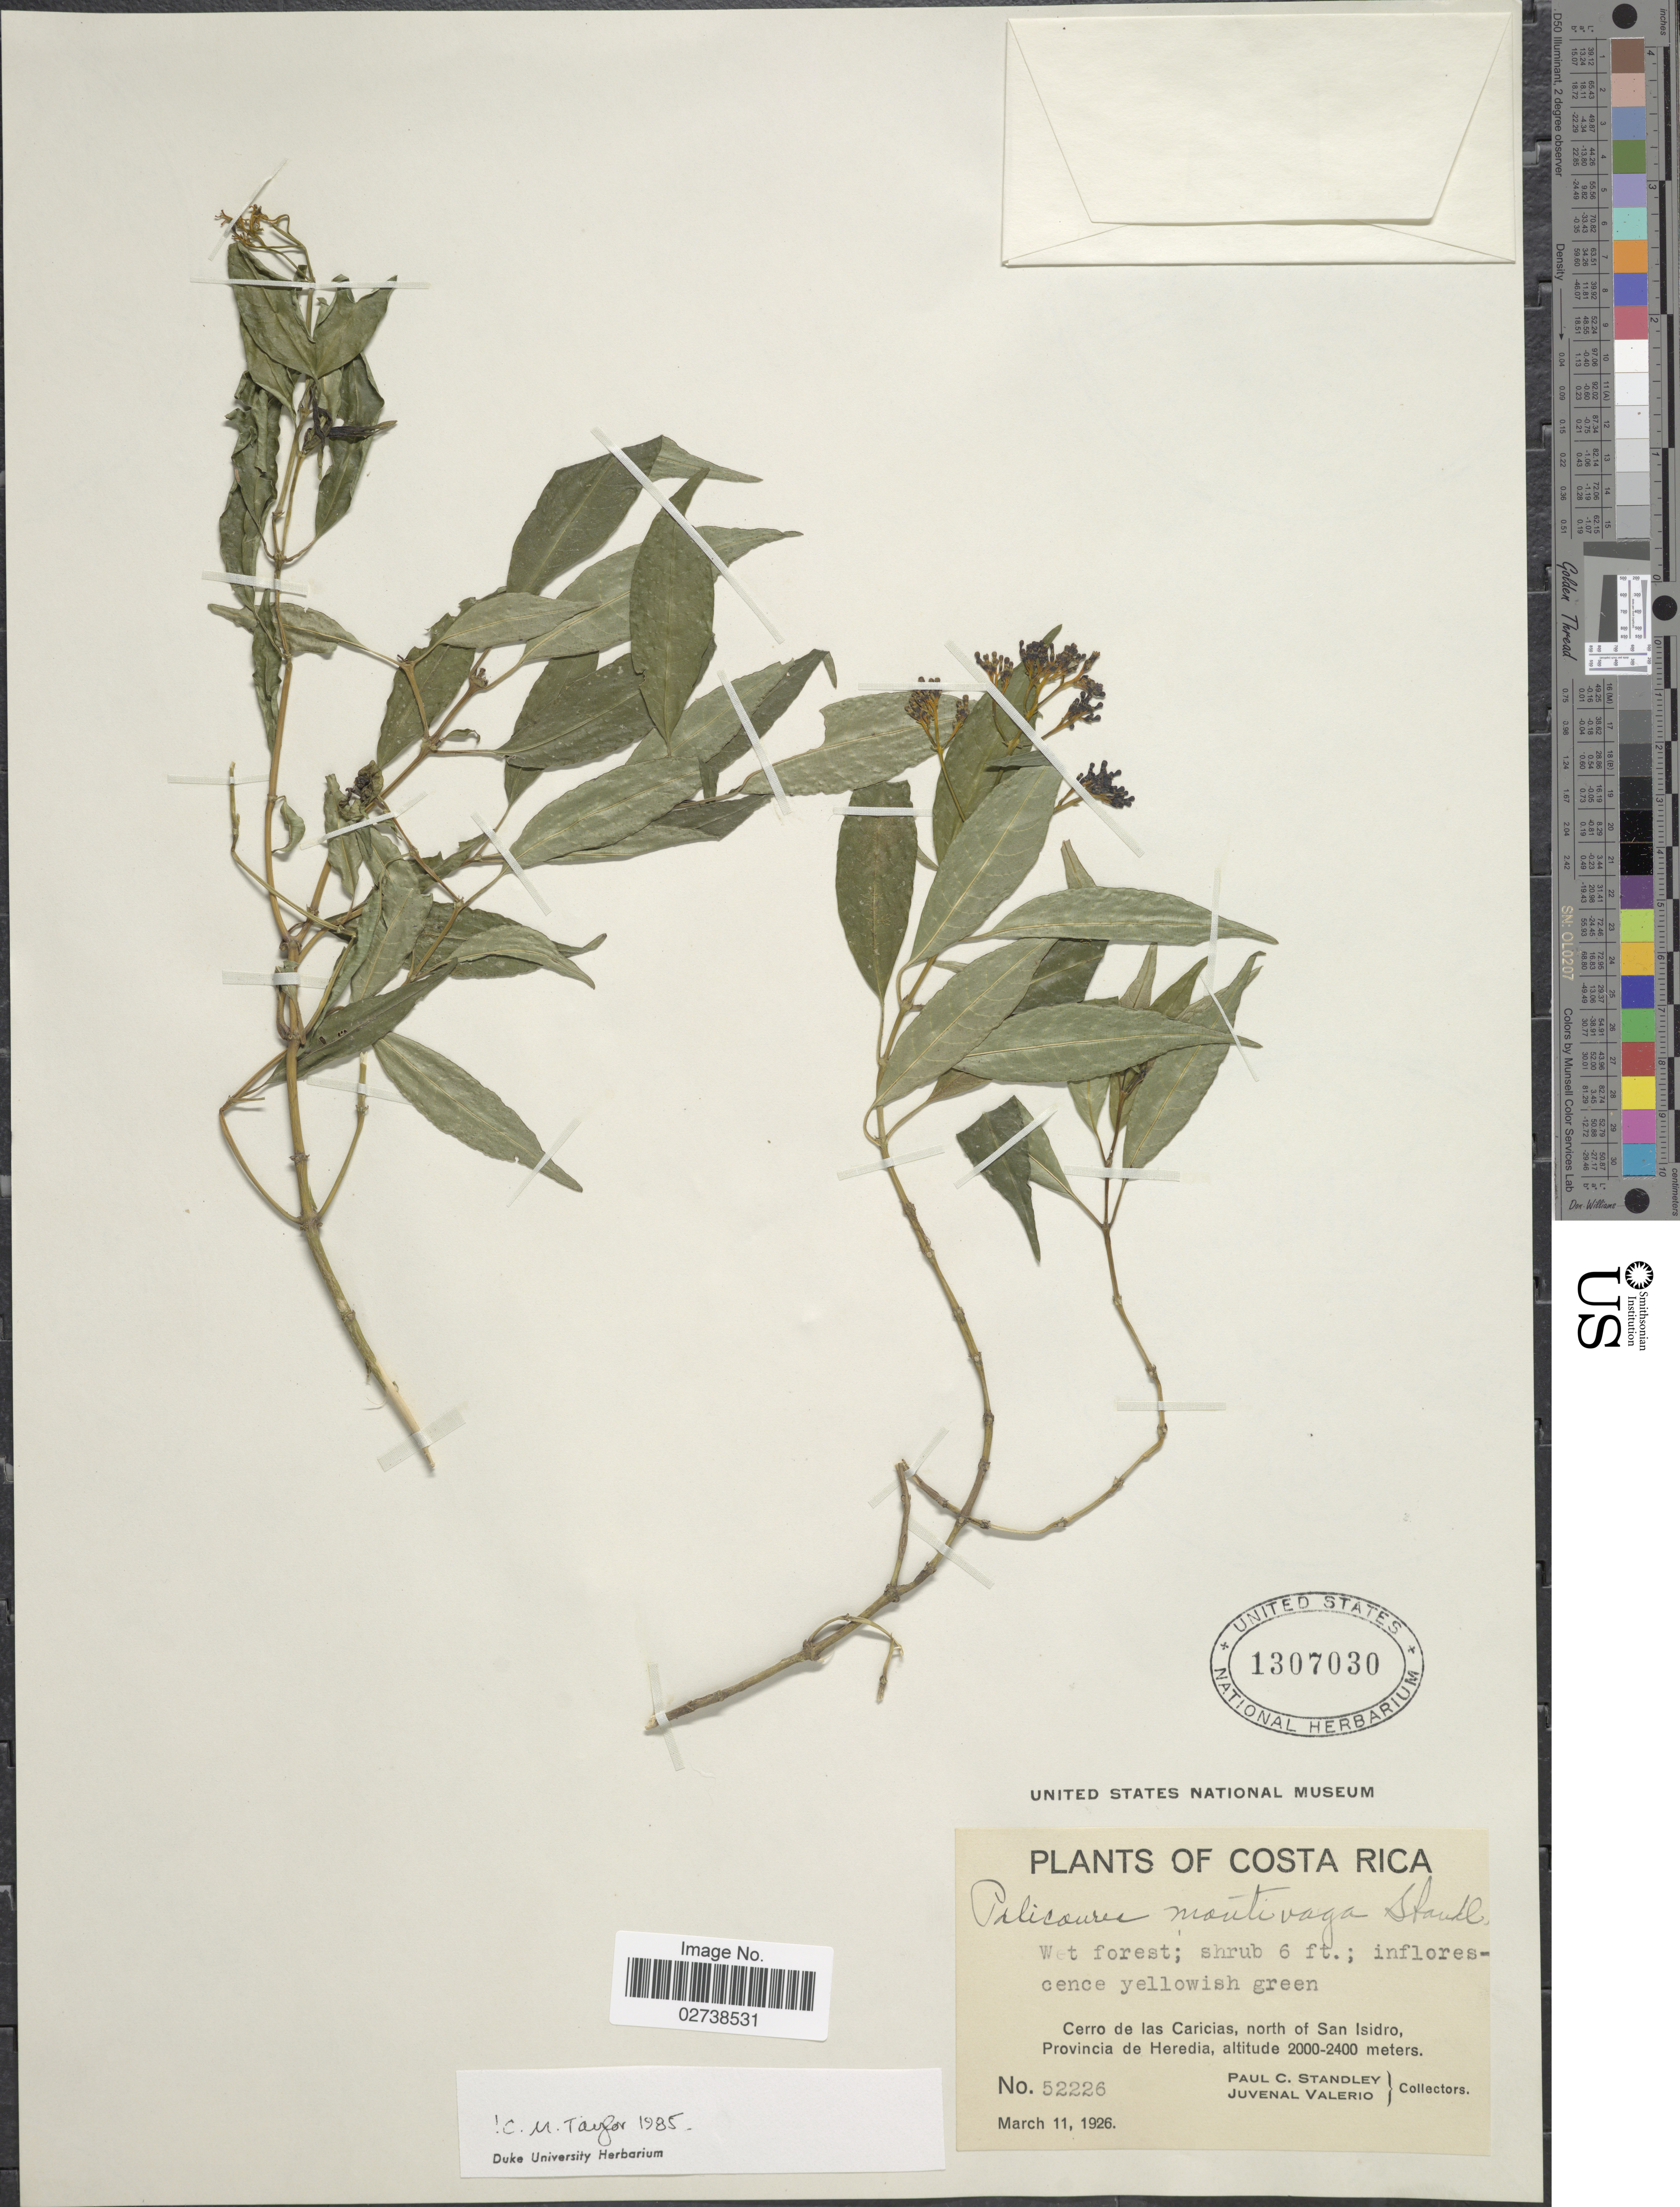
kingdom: Plantae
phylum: Tracheophyta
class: Magnoliopsida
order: Gentianales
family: Rubiaceae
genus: Palicourea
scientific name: Palicourea montivaga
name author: Standl.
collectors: P. C. Standley & J. Valerio R.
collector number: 52226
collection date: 1926-03-11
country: Costa Rica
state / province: Heredia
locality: Cerro de las Caricias, north of San Isidro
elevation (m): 2000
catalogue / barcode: US 1307030